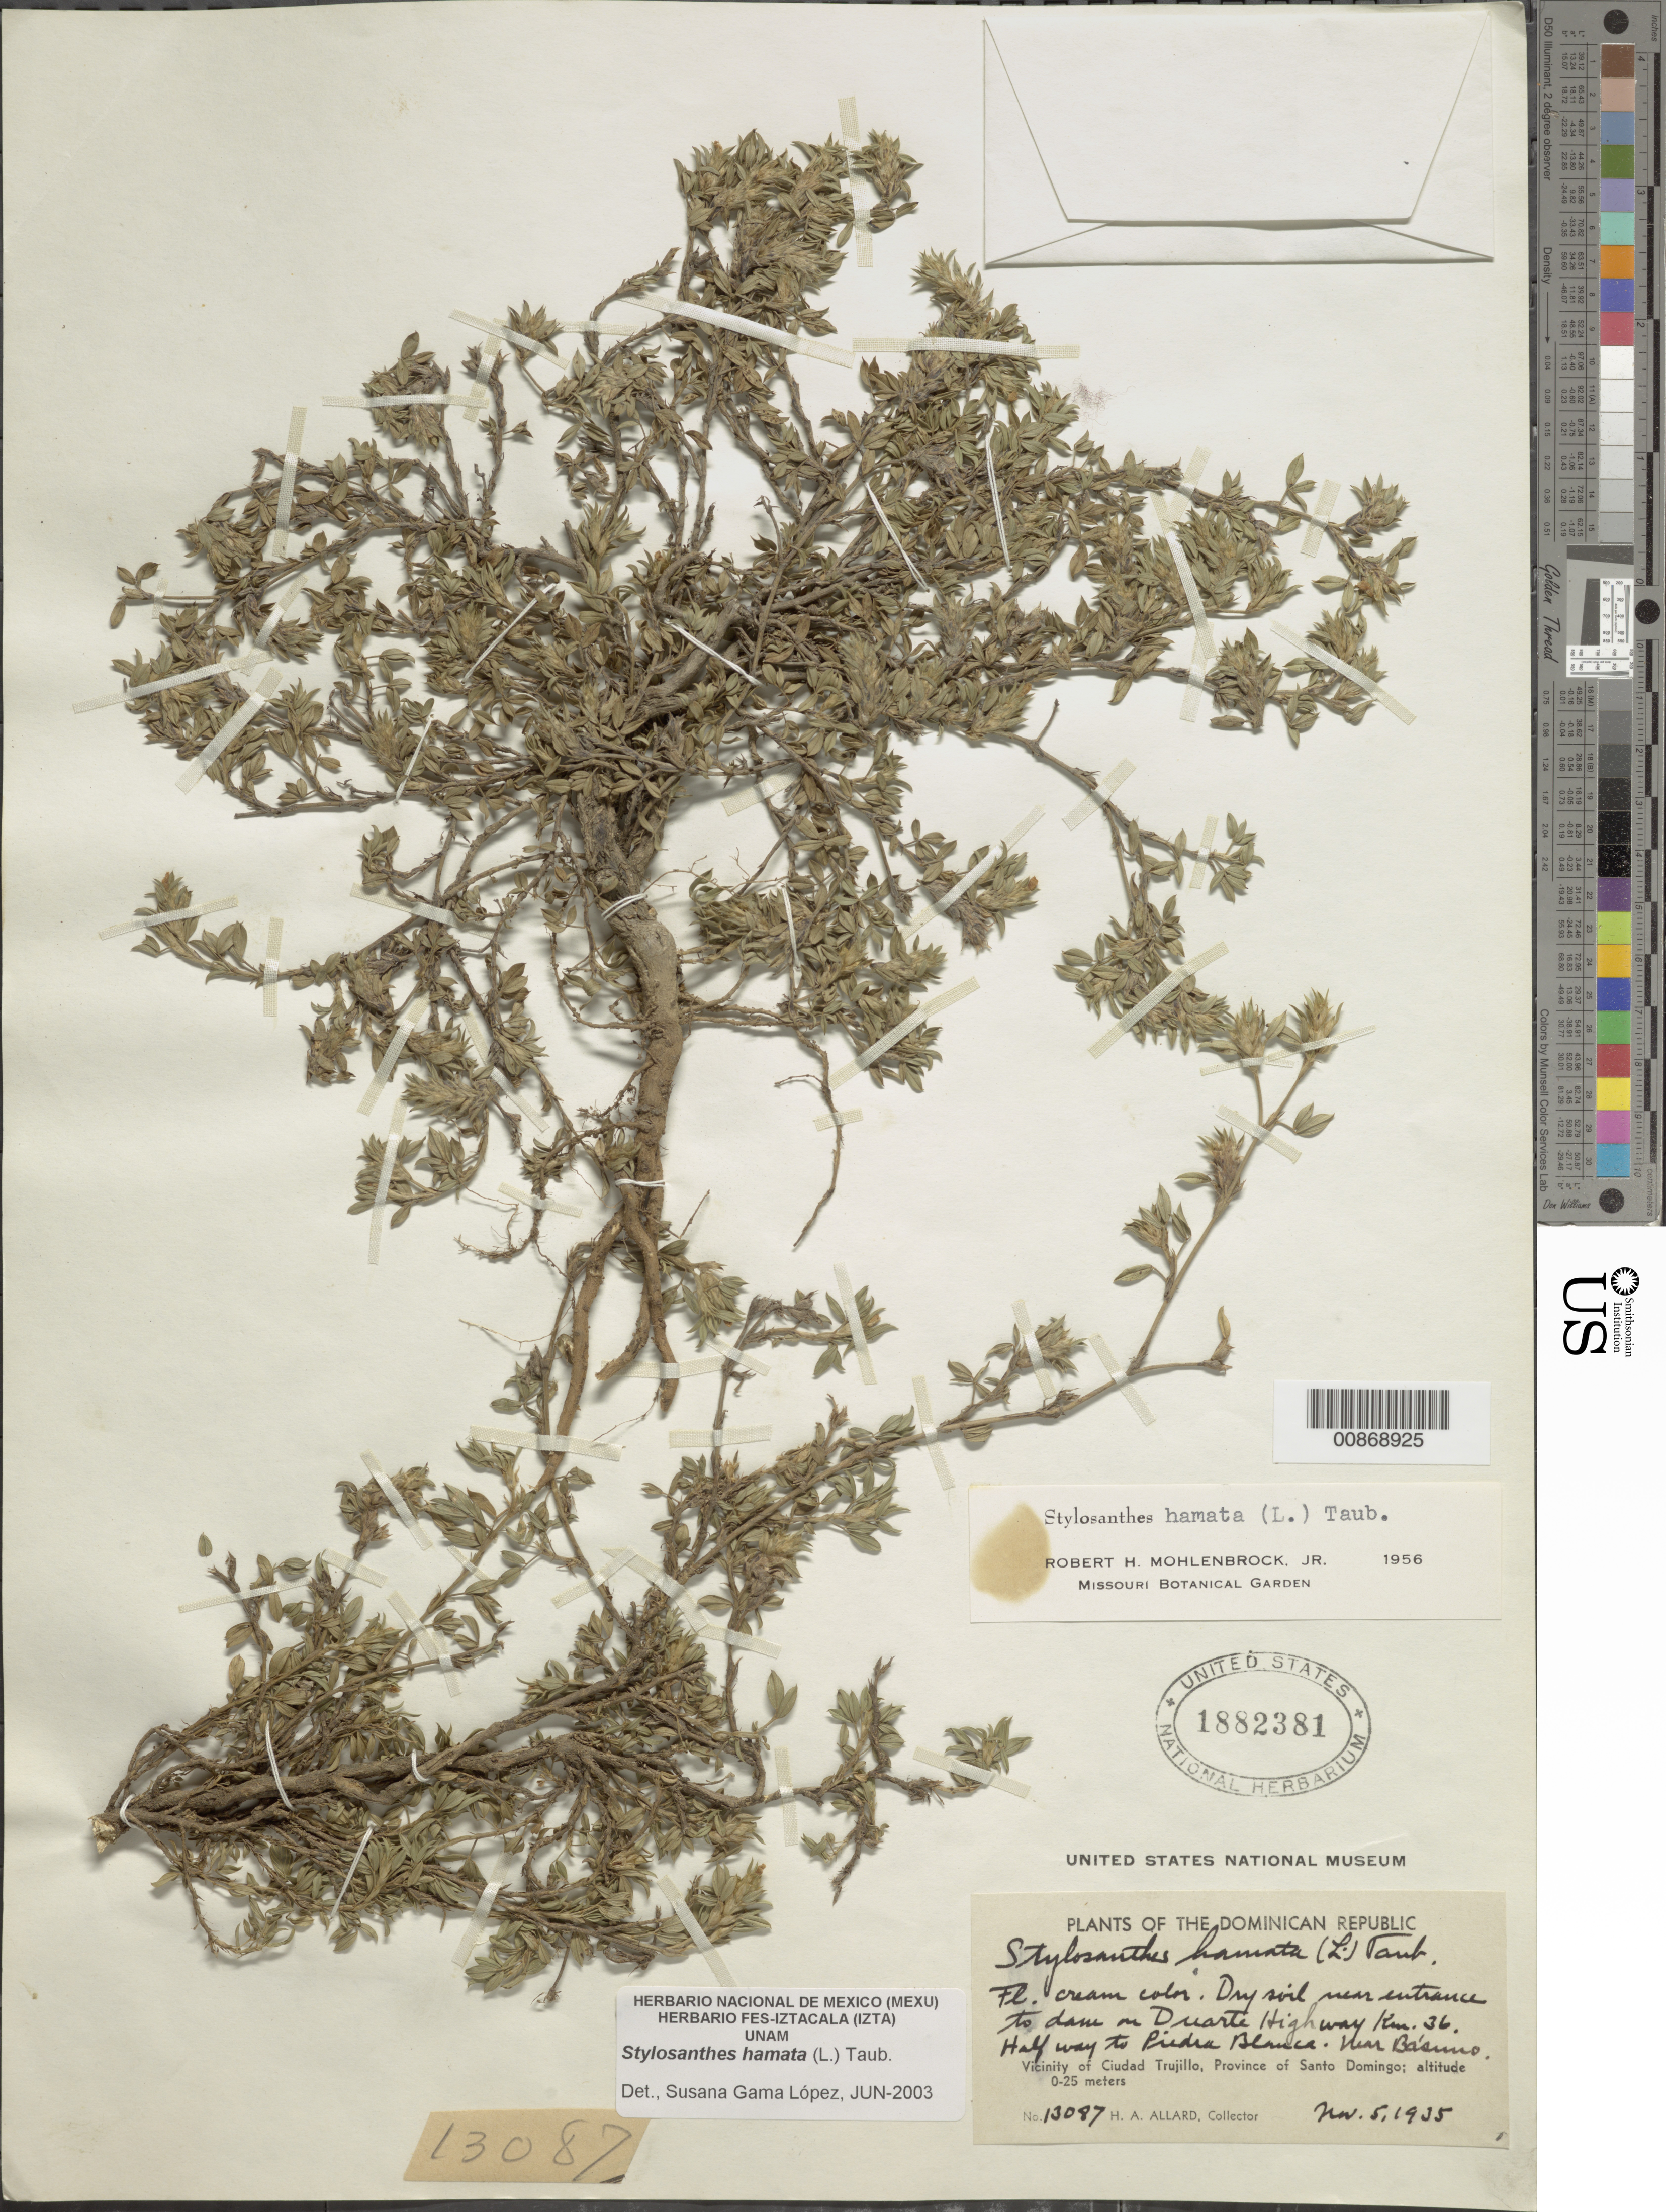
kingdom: Plantae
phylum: Tracheophyta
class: Magnoliopsida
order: Fabales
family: Fabaceae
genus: Stylosanthes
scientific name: Stylosanthes hamata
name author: (L.) Taub.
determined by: Gama López, S.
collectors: H. A. Allard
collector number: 13087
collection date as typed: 05 Nov 1935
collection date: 1935-11-05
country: Dominican Republic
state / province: Distrito Nacional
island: Hispaniola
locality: Vicinity of Ciudad Trujillo, Province of Santo Domingo (obsolete). Near entrance to dam on Duarte Highway Km. 36. Half way to Piedra Blanca. Near Básimo.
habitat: Dry soil.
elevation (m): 0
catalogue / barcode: US 1882381